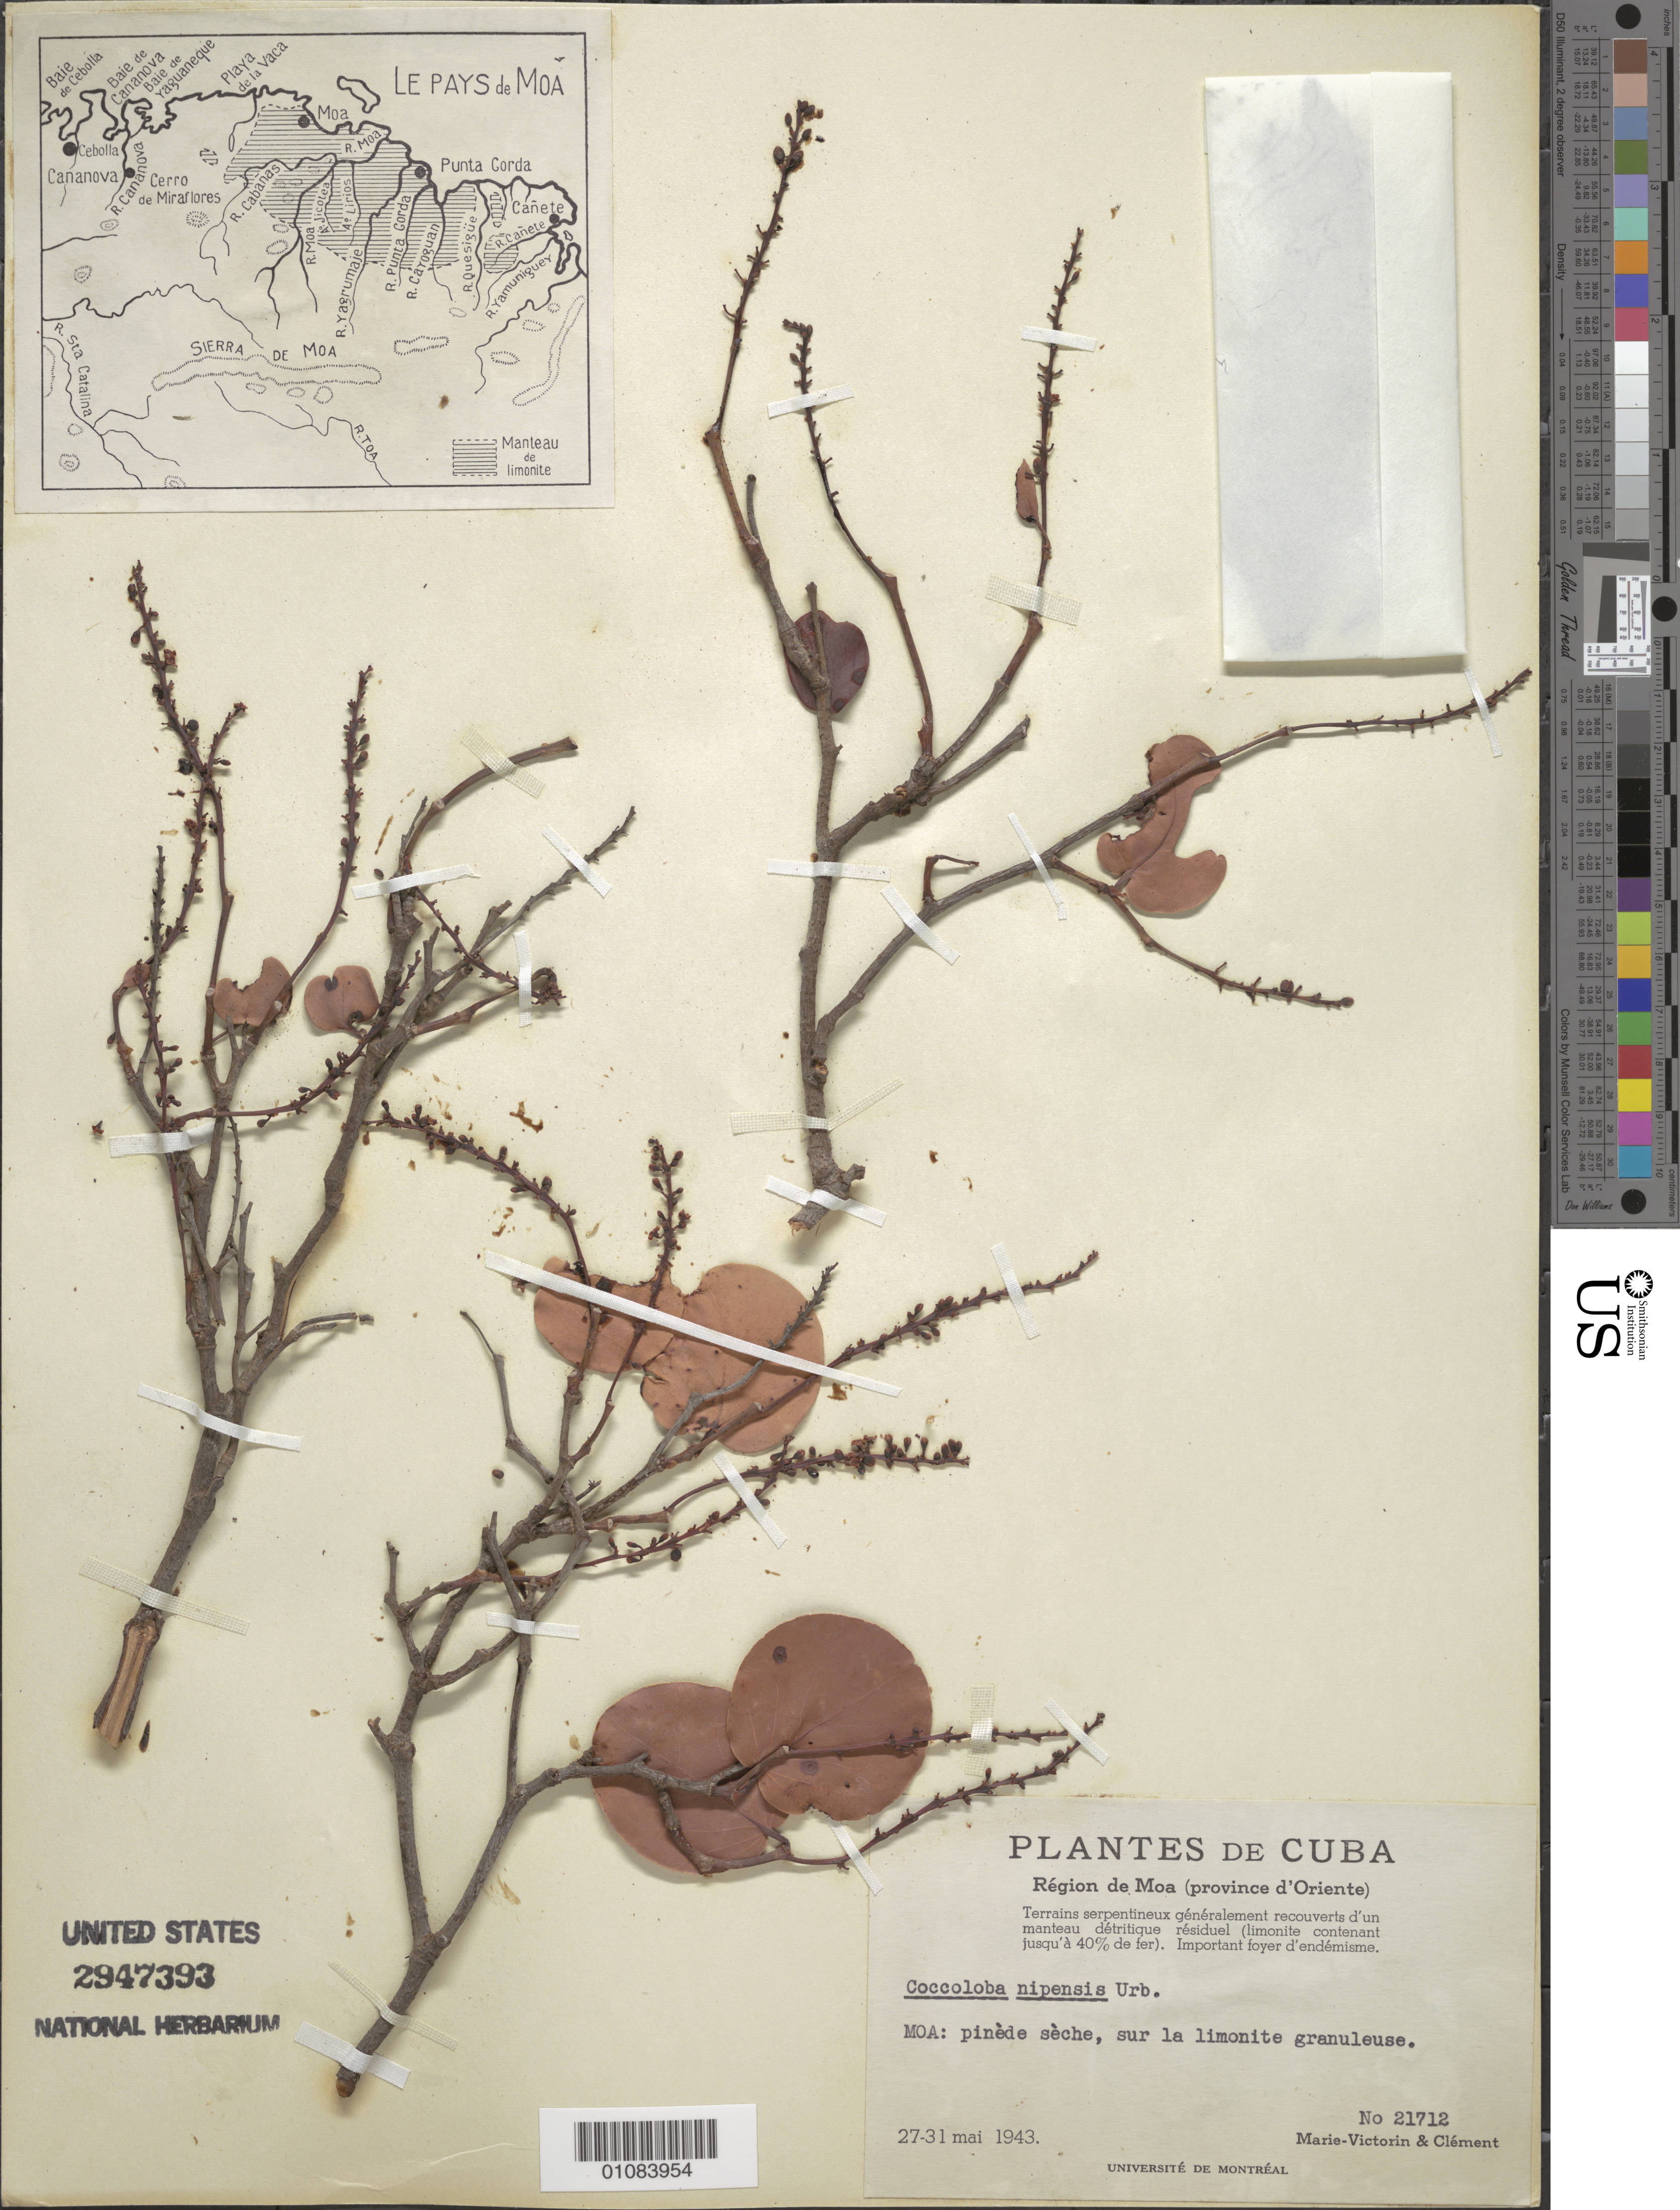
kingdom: Plantae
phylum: Tracheophyta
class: Magnoliopsida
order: Caryophyllales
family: Polygonaceae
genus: Coccoloba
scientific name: Coccoloba nipensis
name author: Urb.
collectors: F. Victorin & -- Clemente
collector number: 21712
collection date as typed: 27 May 1943 to 31 May 1943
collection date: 1943-05-27/1943-05-31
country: Cuba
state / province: Holguín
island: Cuba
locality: Oriente, Moa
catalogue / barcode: US 2947393